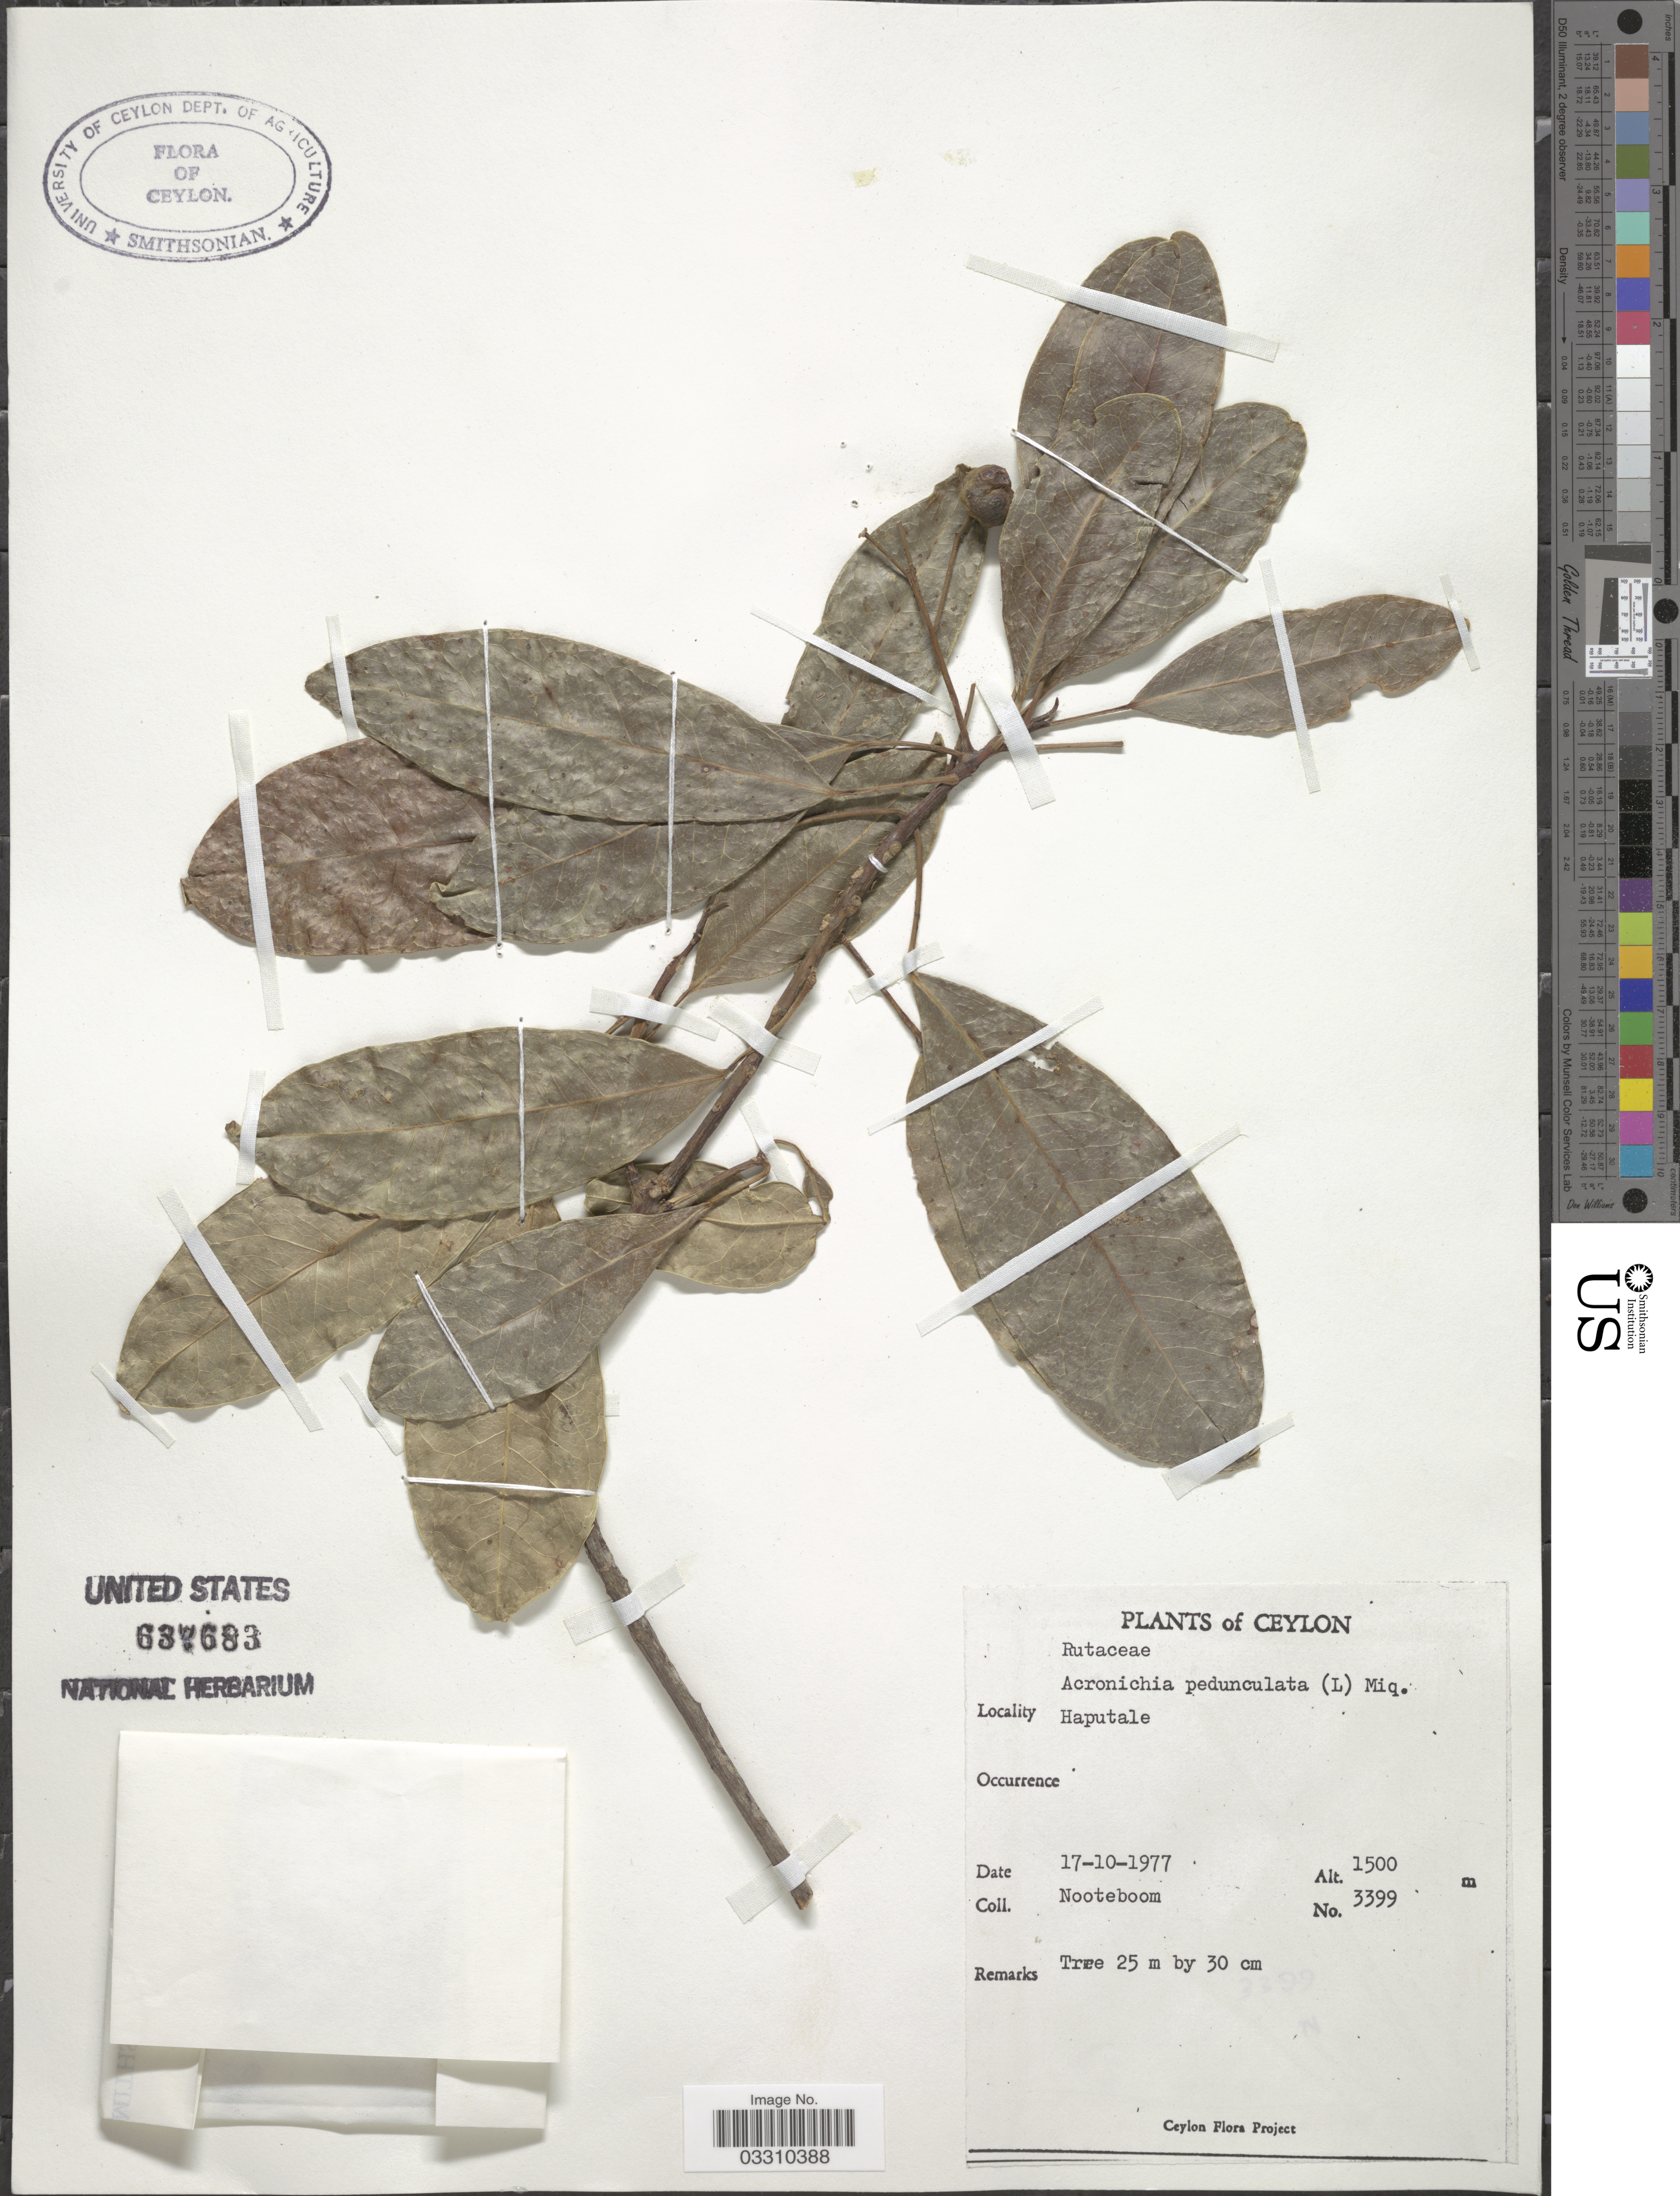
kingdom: Plantae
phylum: Tracheophyta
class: Magnoliopsida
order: Sapindales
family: Rutaceae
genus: Acronychia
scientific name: Acronychia pedunculata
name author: (L.) Miq.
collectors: Nooteboom, --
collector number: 3399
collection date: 1977-10-17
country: Sri Lanka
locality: Ceylon, Haputale.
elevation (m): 1500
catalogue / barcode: US 637683